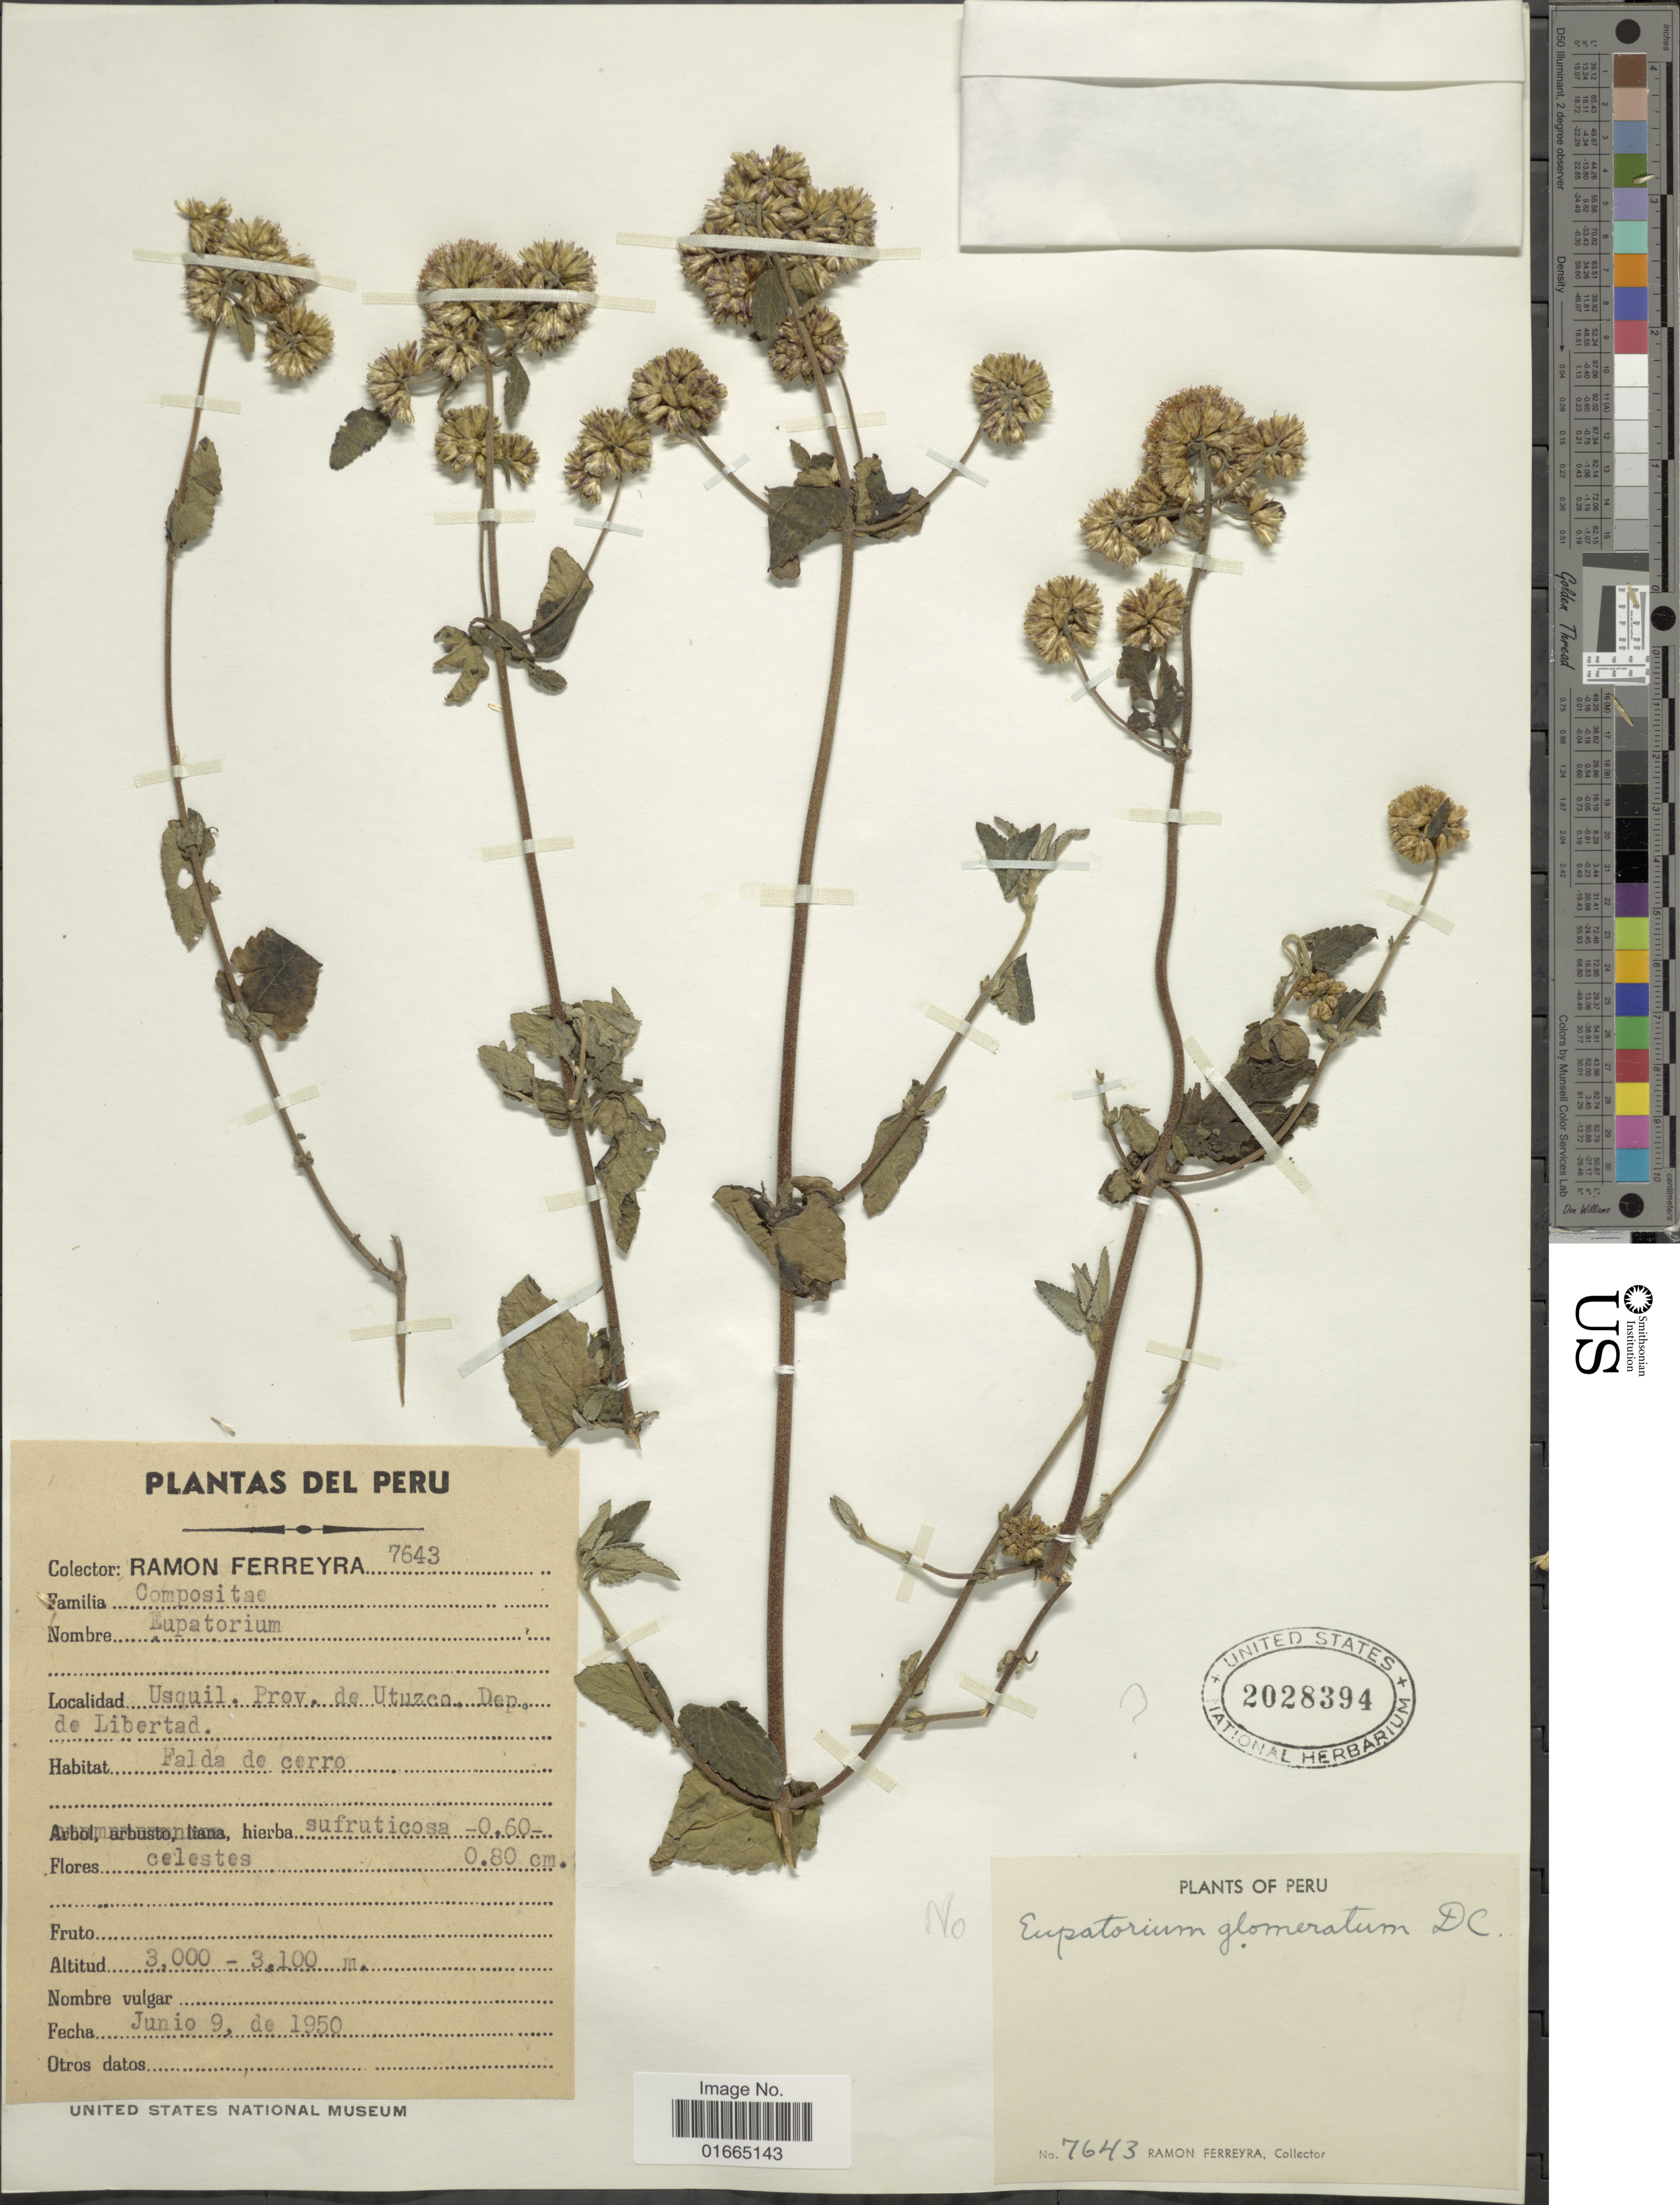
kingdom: Plantae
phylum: Tracheophyta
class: Magnoliopsida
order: Asterales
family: Asteraceae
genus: Cronquistianthus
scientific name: Cronquistianthus marrubiifolius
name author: (Hieron.) R.M. King & H. Rob.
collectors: R. A. Ferreyra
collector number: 7643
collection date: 1950-06-09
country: Peru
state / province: La Libertad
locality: Usquil, Prov. de Utuzco, Dep. de Libertad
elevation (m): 3000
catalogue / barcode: US 2028394